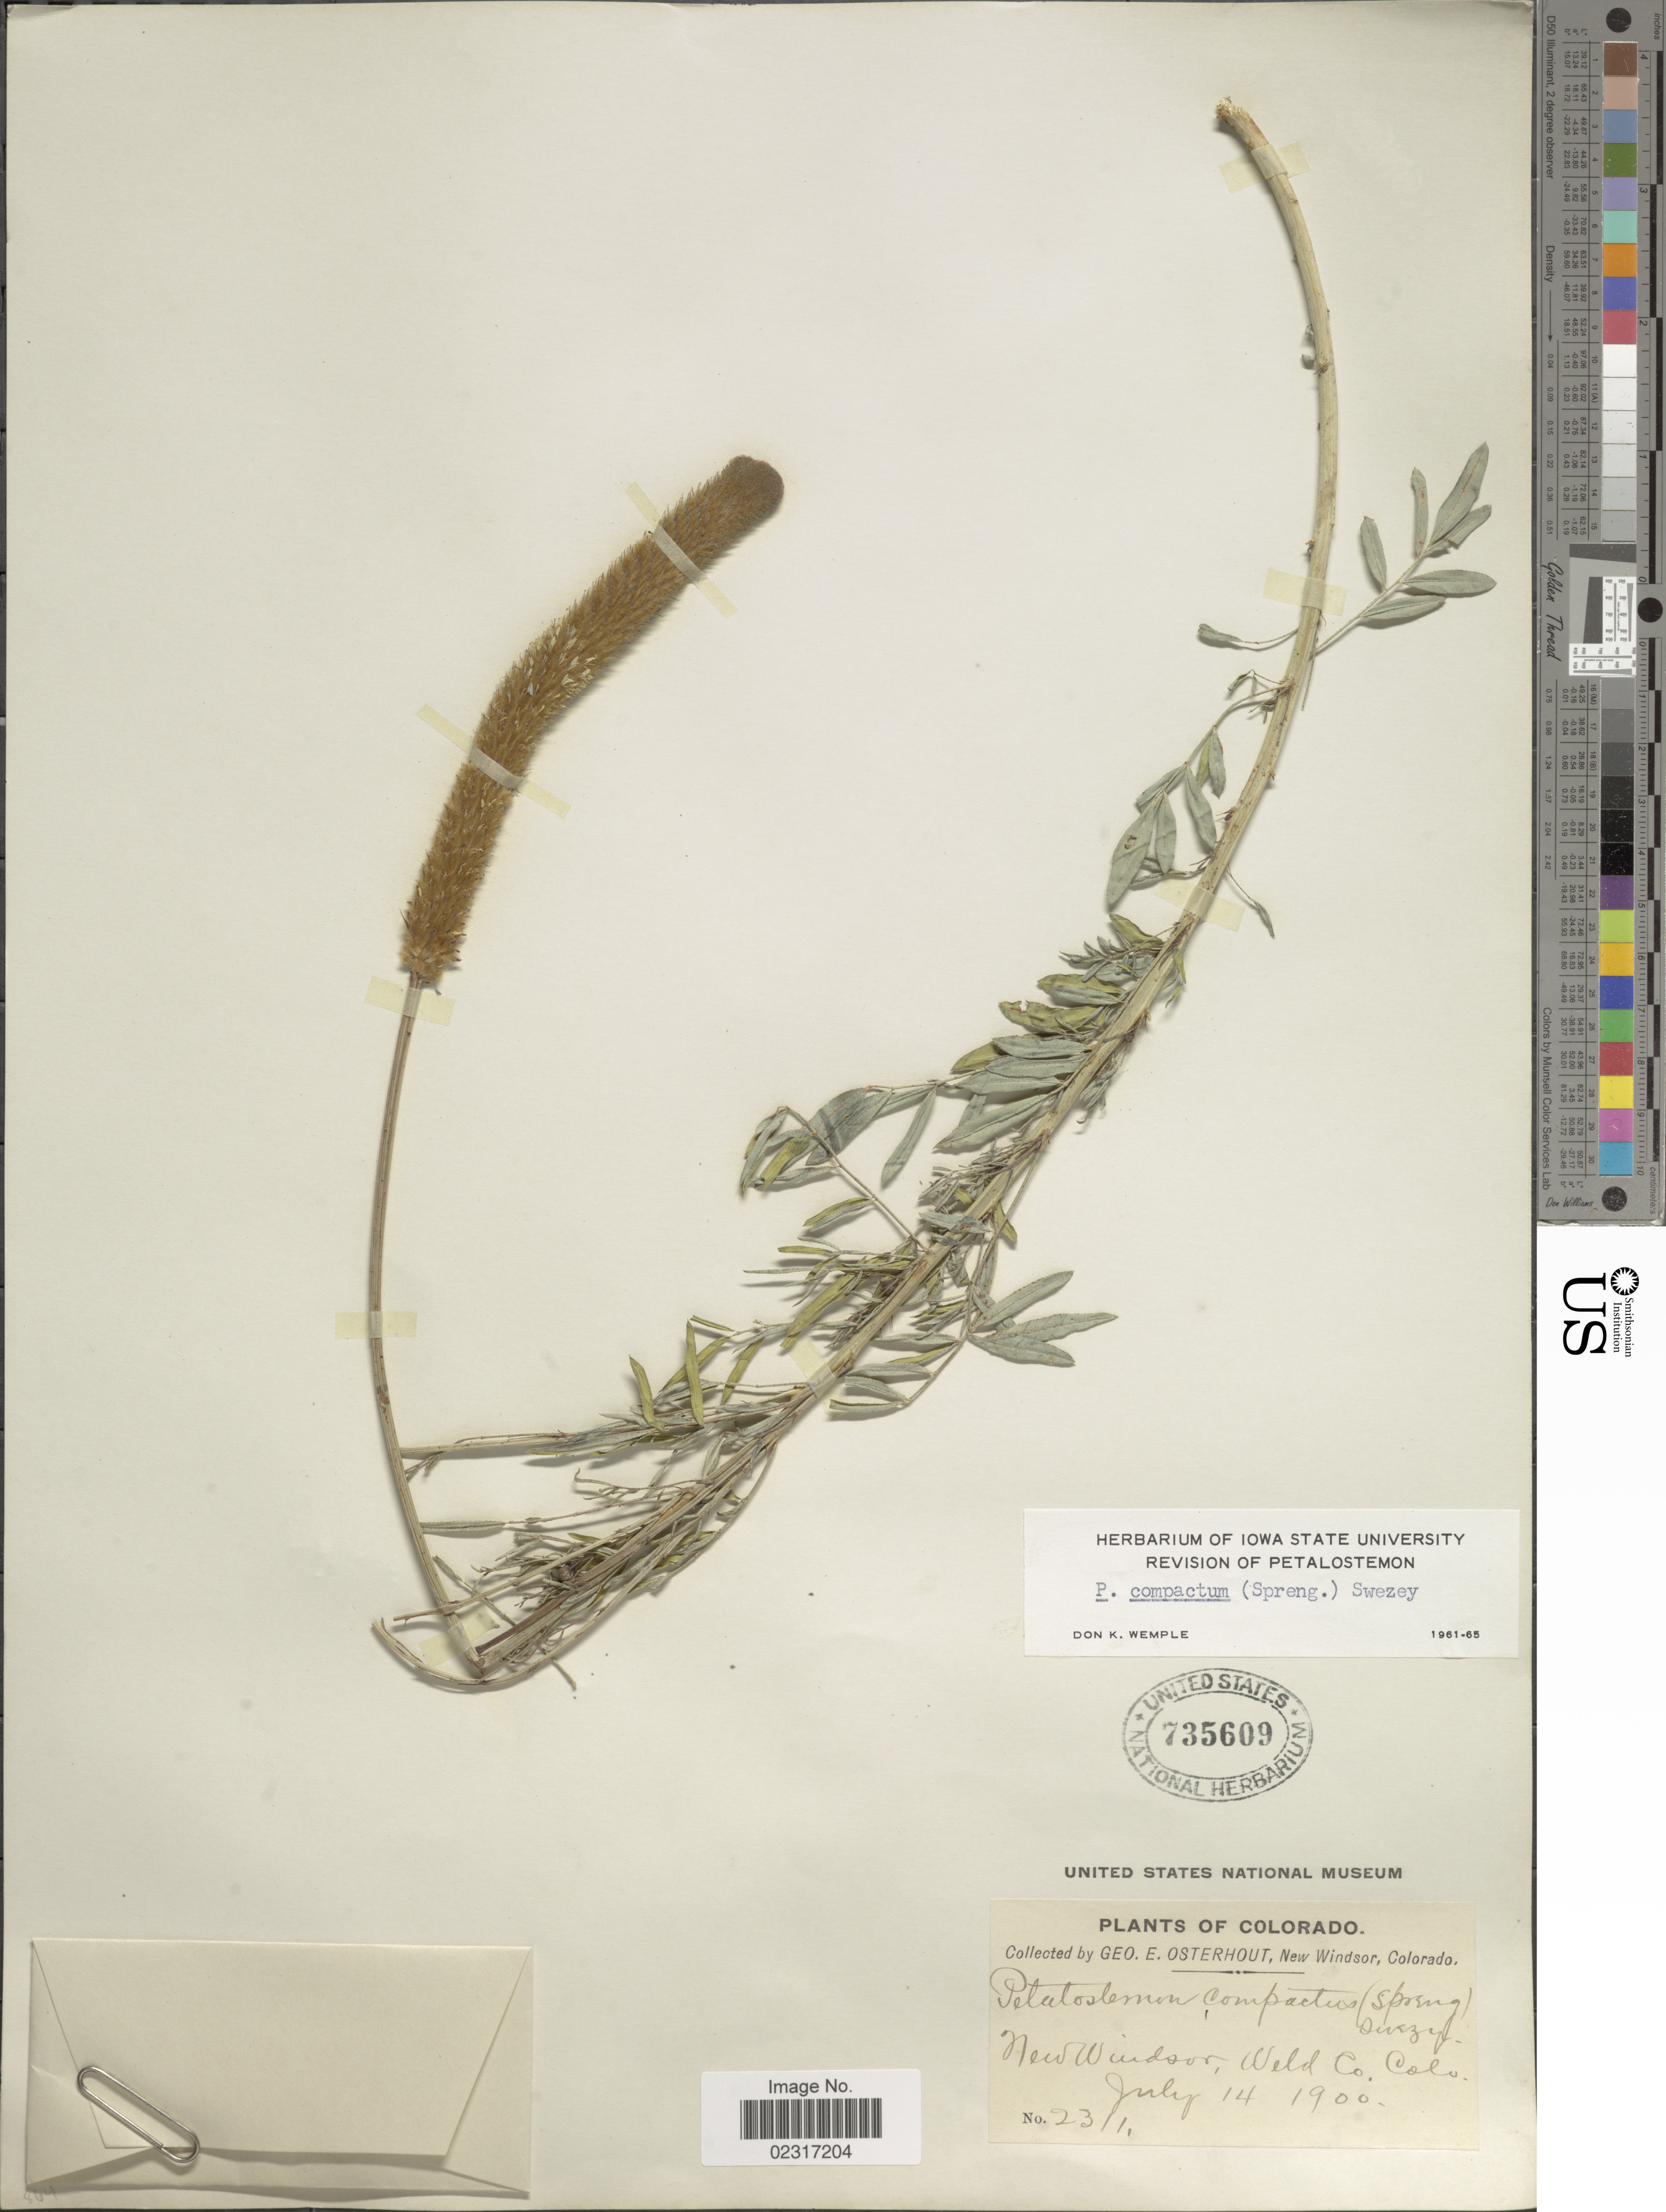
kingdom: Plantae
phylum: Tracheophyta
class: Magnoliopsida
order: Fabales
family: Fabaceae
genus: Dalea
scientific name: Dalea compacta var. pubescens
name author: (A. Gray) Barneby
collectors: G. E. Osterhout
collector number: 2311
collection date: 1900-07-14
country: United States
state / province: Colorado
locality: New Windsor, Weld Co.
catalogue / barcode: US 735609